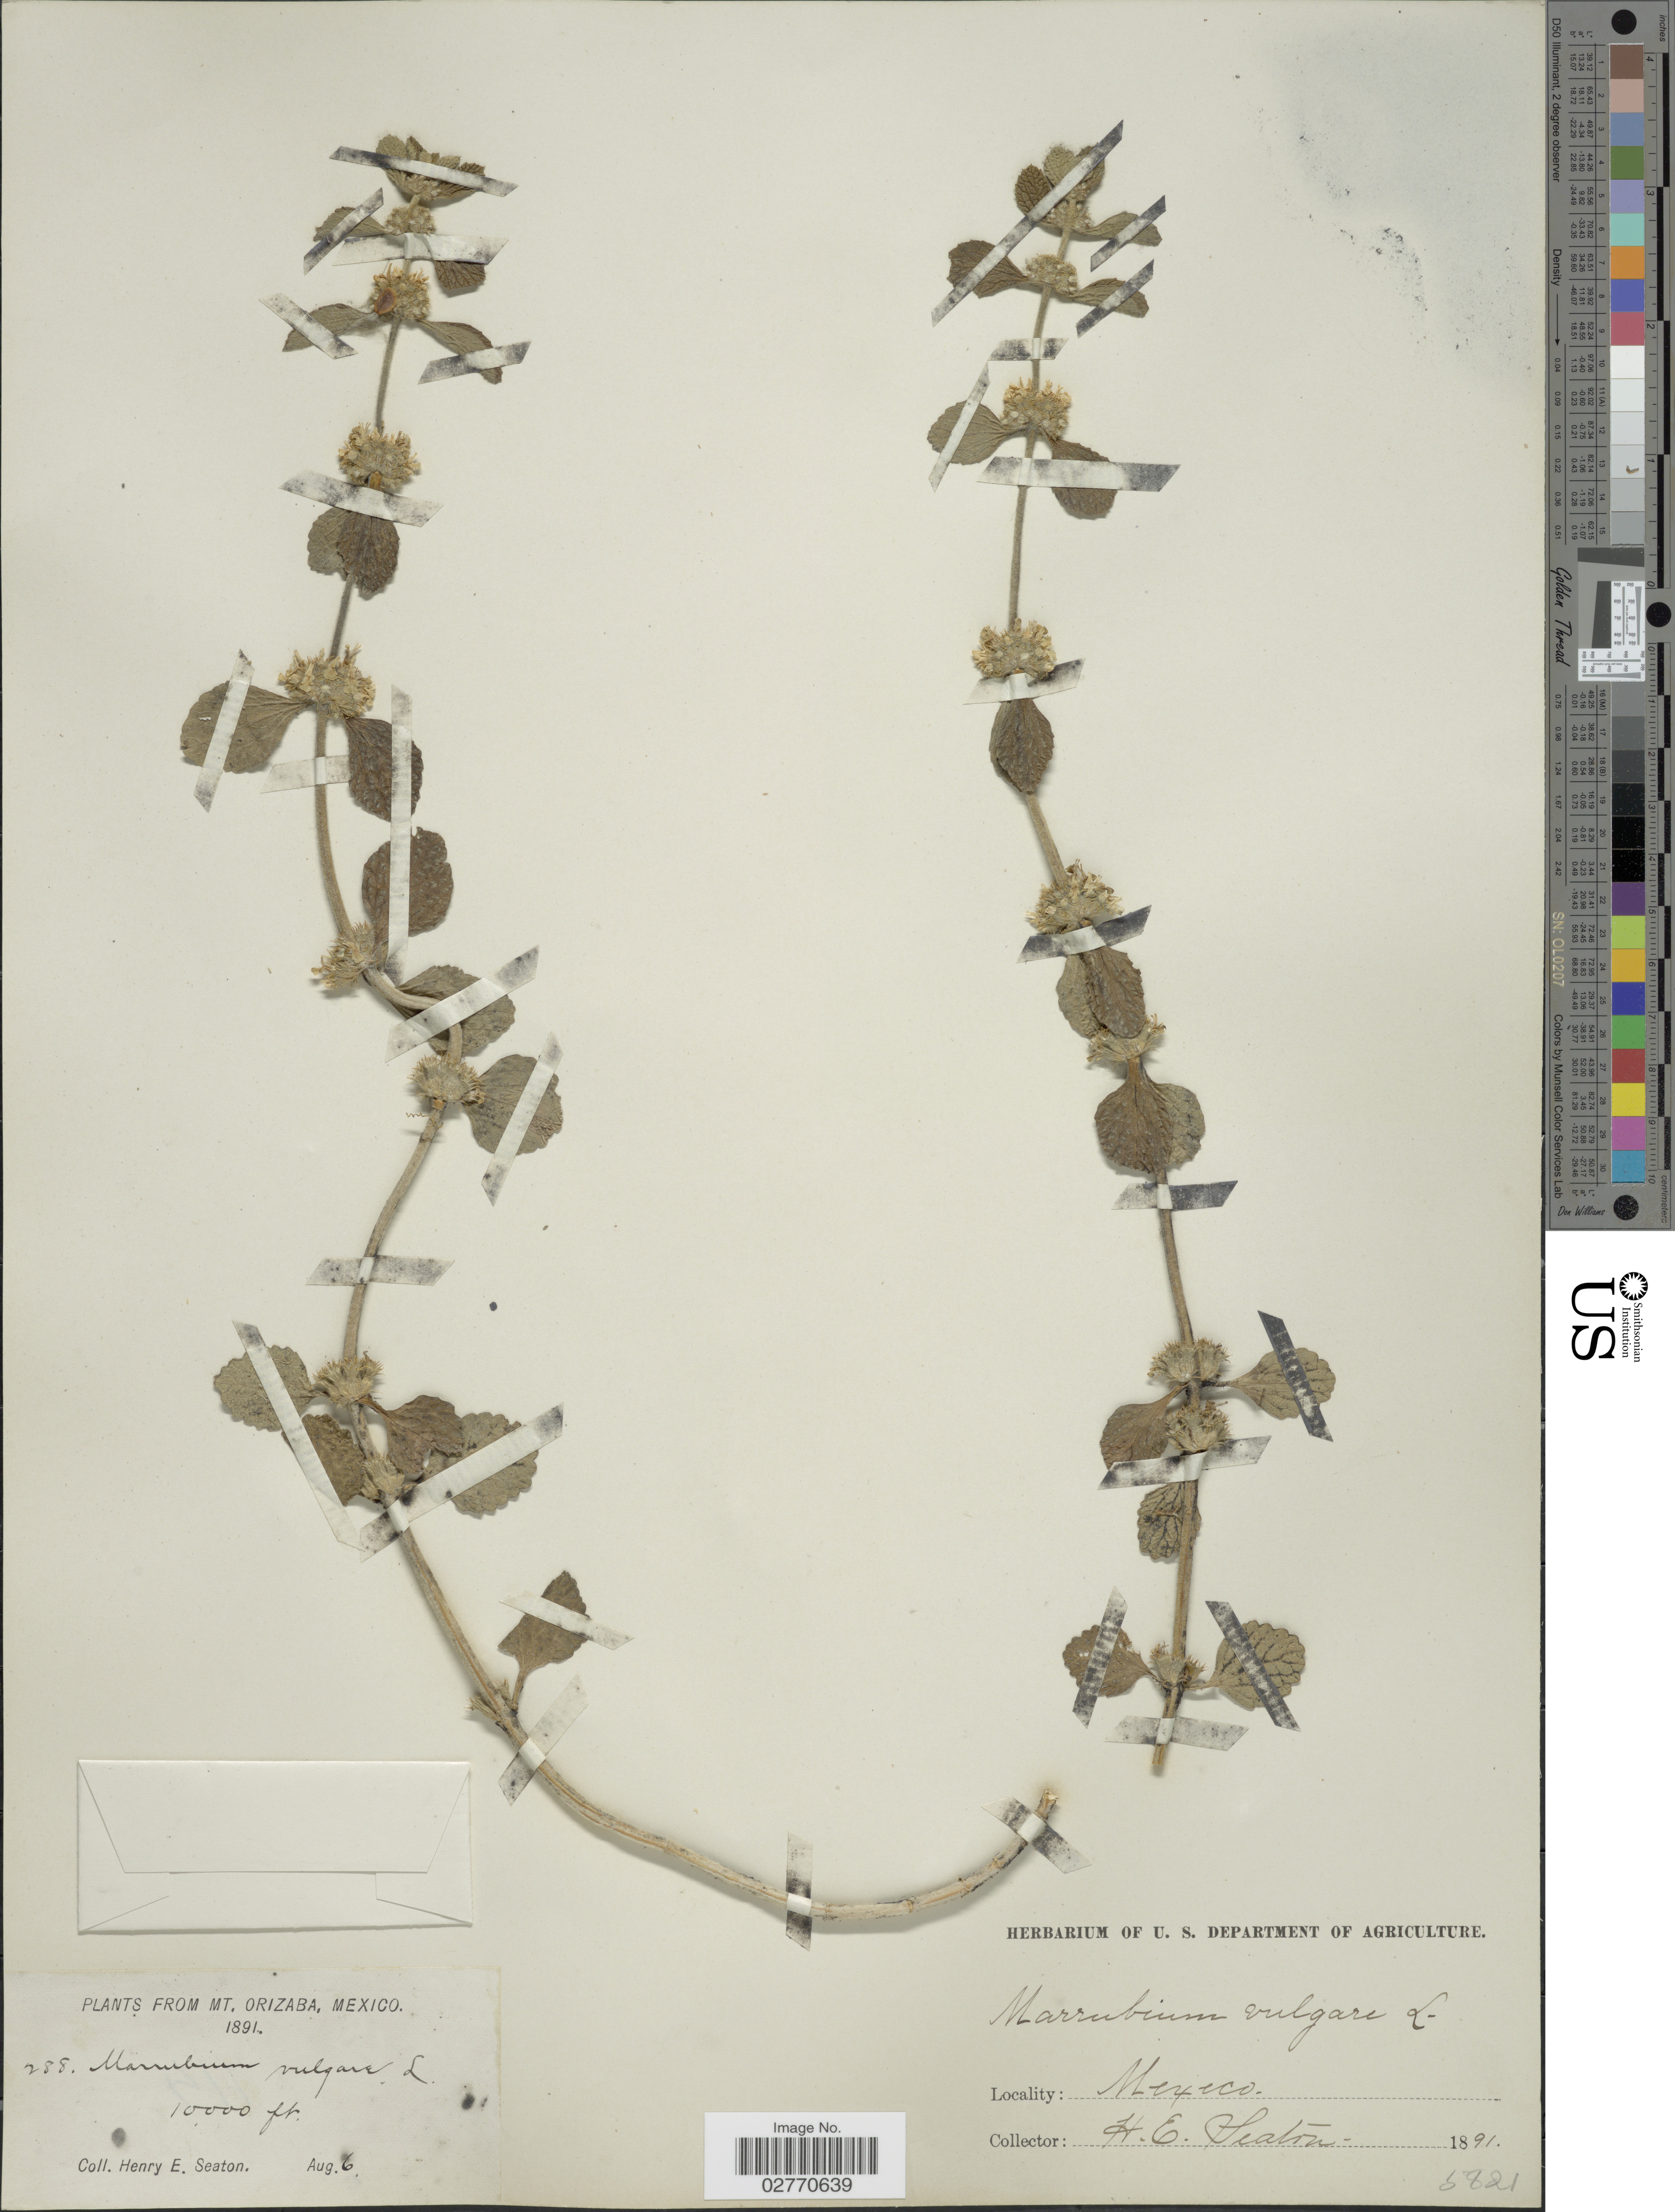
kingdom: Plantae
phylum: Tracheophyta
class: Magnoliopsida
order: Lamiales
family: Lamiaceae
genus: Marrubium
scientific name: Marrubium vulgare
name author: L.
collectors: H. E. Seaton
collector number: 288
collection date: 1891-08-06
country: Mexico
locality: Mt. Orizaba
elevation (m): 305